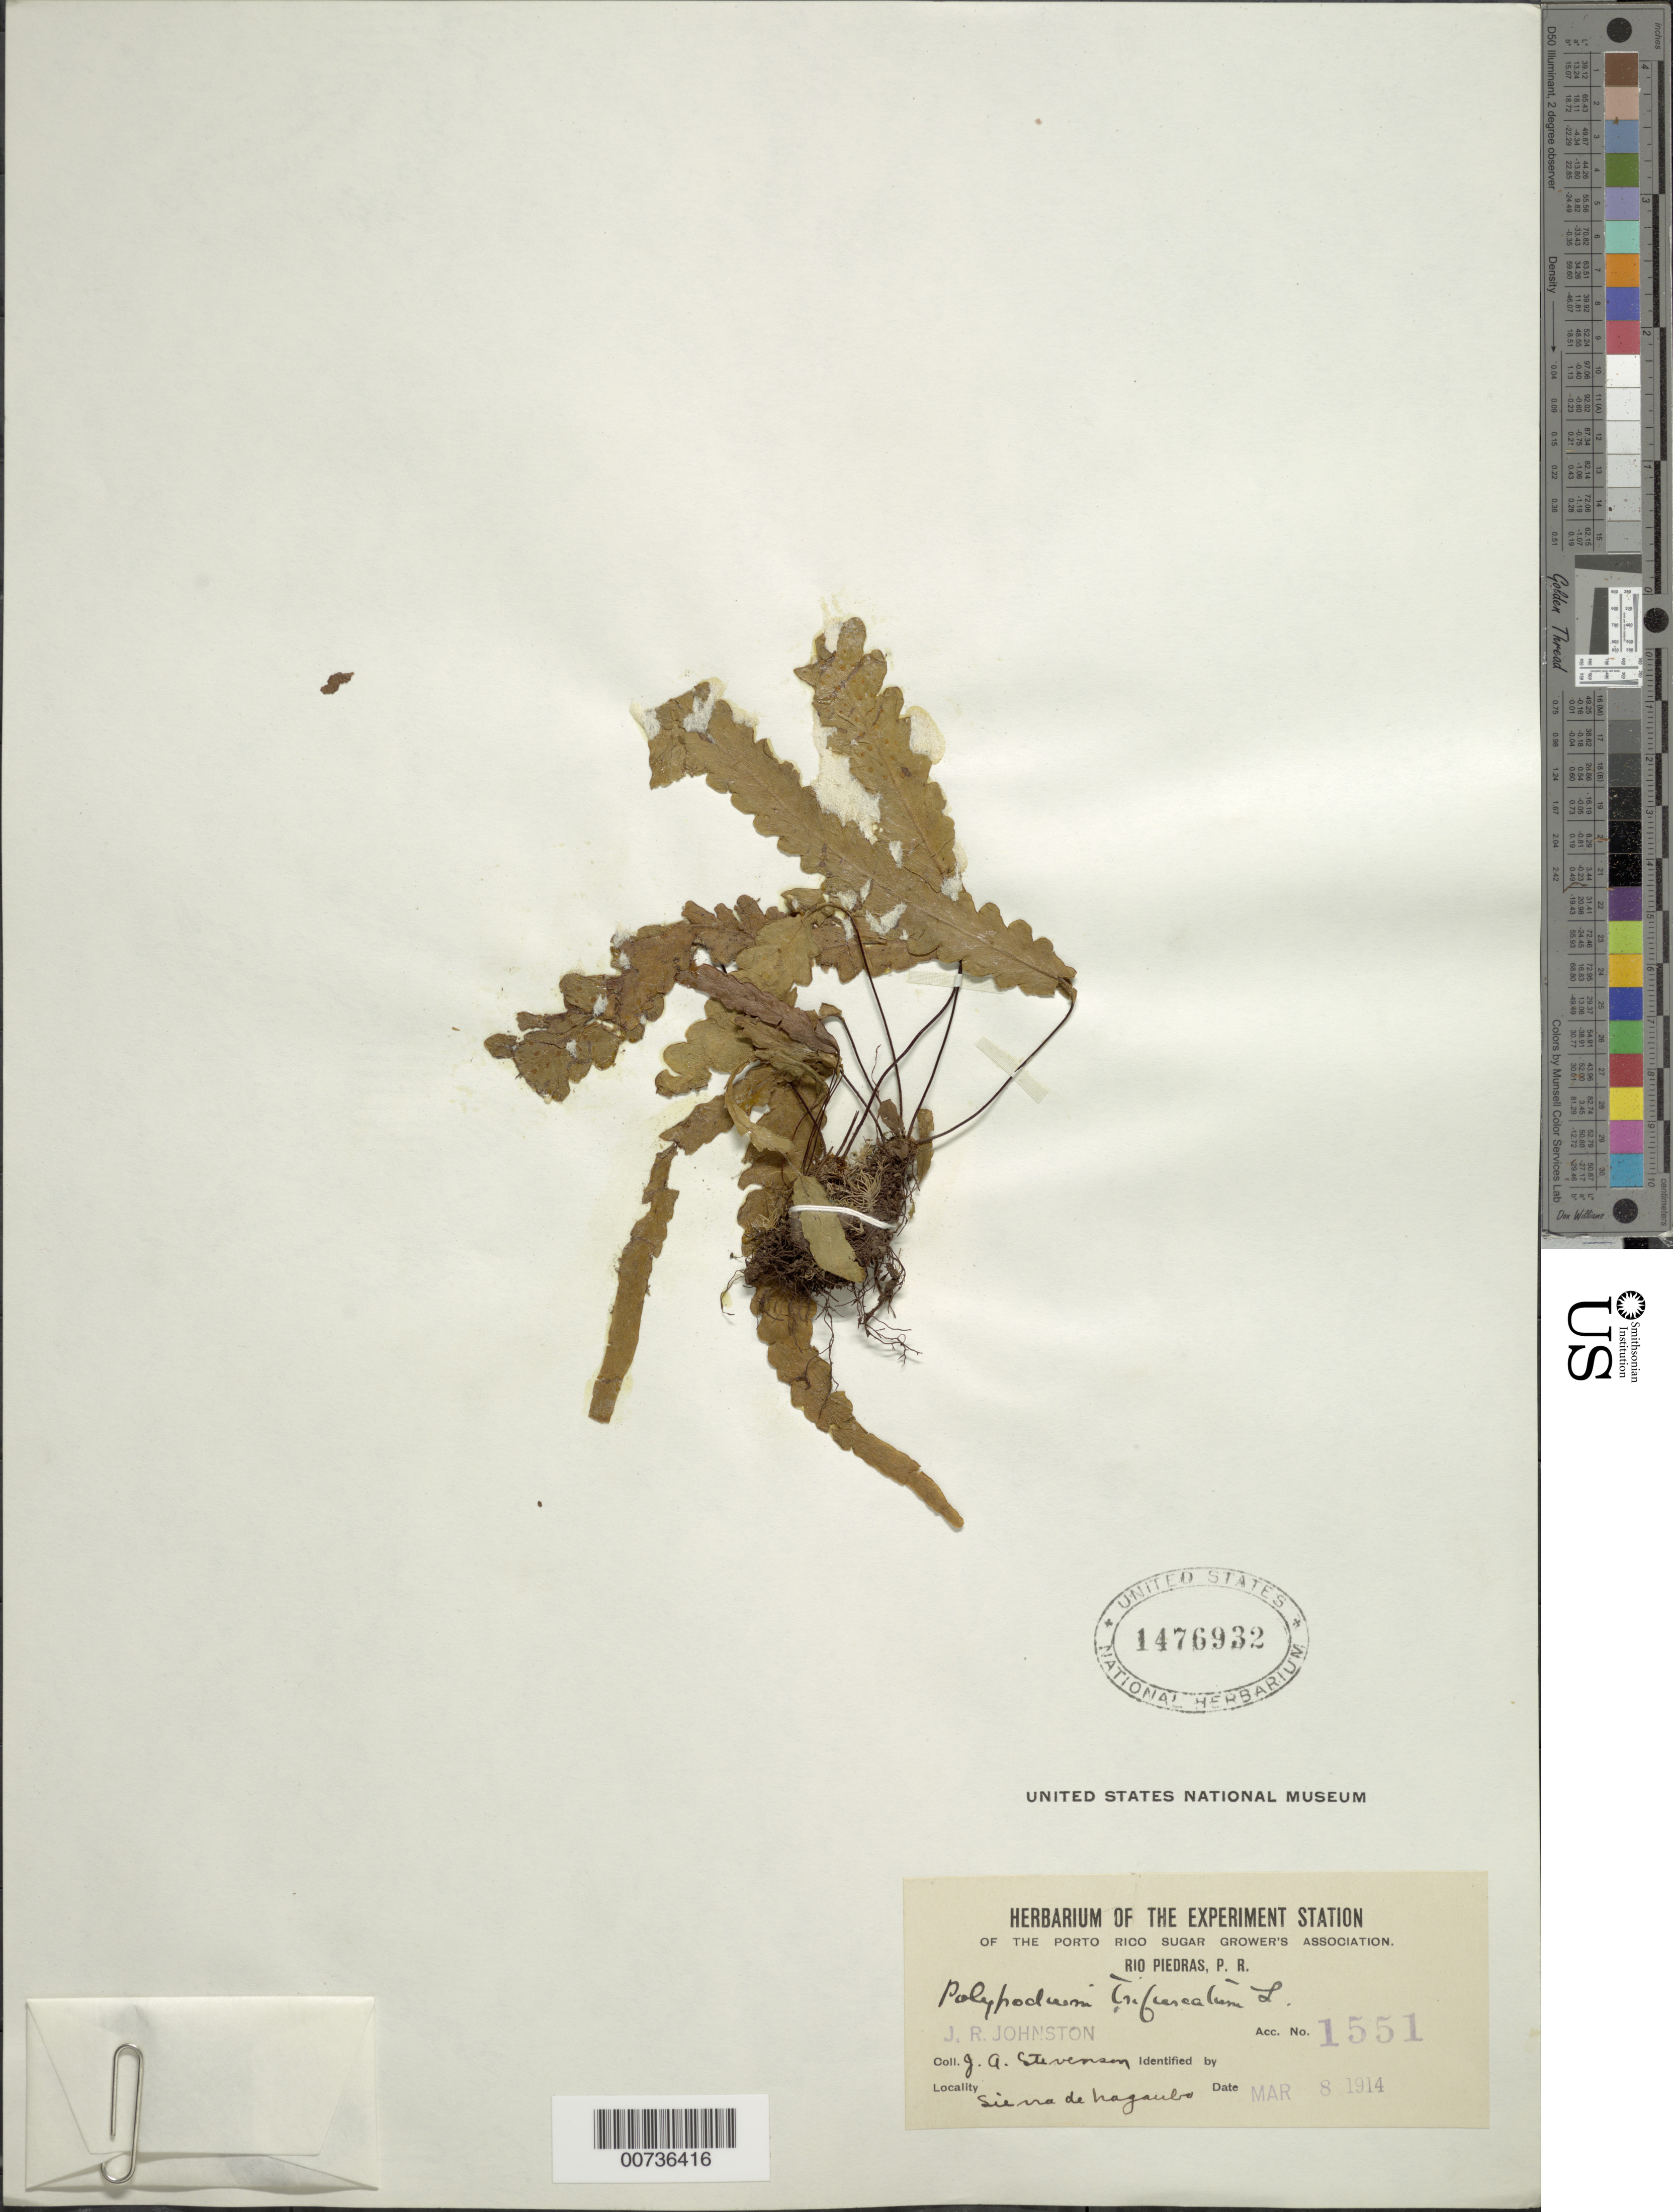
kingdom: Plantae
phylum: Tracheophyta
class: Polypodiopsida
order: Polypodiales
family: Polypodiaceae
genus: Enterosora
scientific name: Enterosora trifurcata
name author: (L.) L.E. Bishop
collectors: J. Johnston & J. A. Stevenson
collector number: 1551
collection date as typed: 08 Mar 1914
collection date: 1914-03-08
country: Puerto Rico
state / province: San Juan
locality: Sierra de Hagaubo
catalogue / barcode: US 1476932